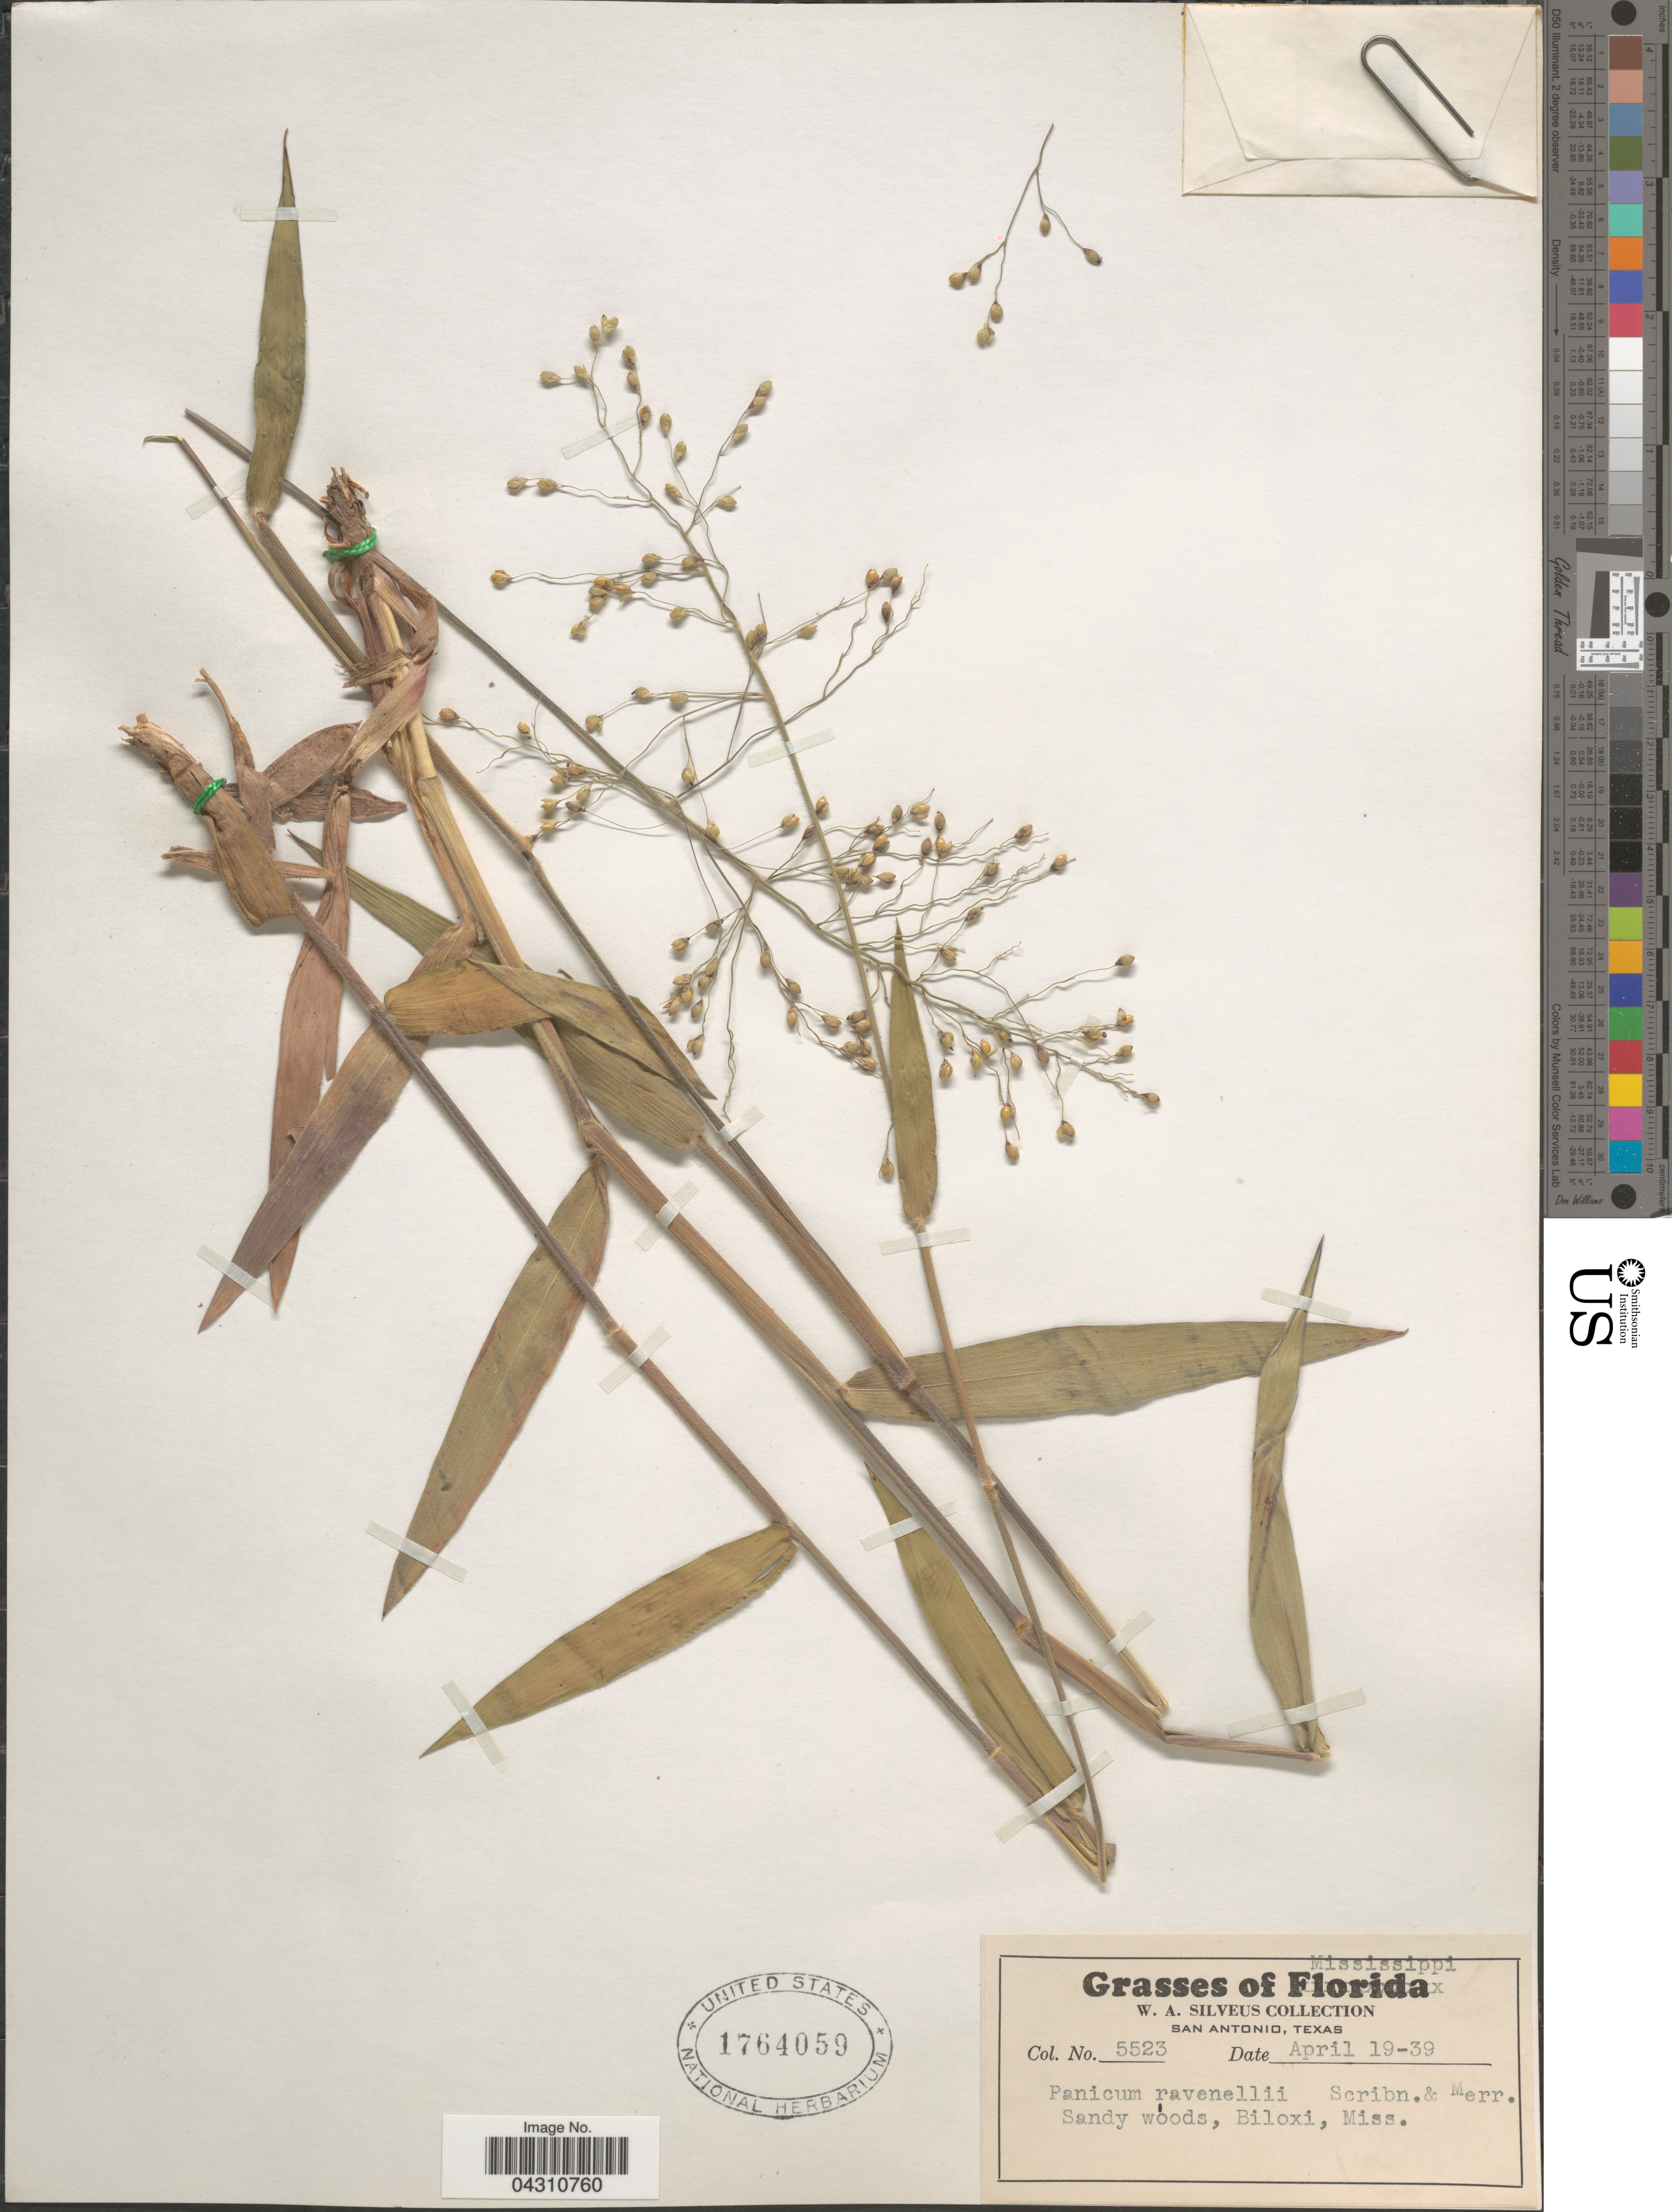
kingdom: Plantae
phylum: Tracheophyta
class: Liliopsida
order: Poales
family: Poaceae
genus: Dichanthelium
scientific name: Dichanthelium ravenelii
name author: (Scribn. & Merr.) Gould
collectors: W. Silveus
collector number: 5523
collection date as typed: Transcribed d/m/y: 19/4/39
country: United States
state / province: Mississippi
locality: Sandy woods, Biloxi.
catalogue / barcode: US 1764059